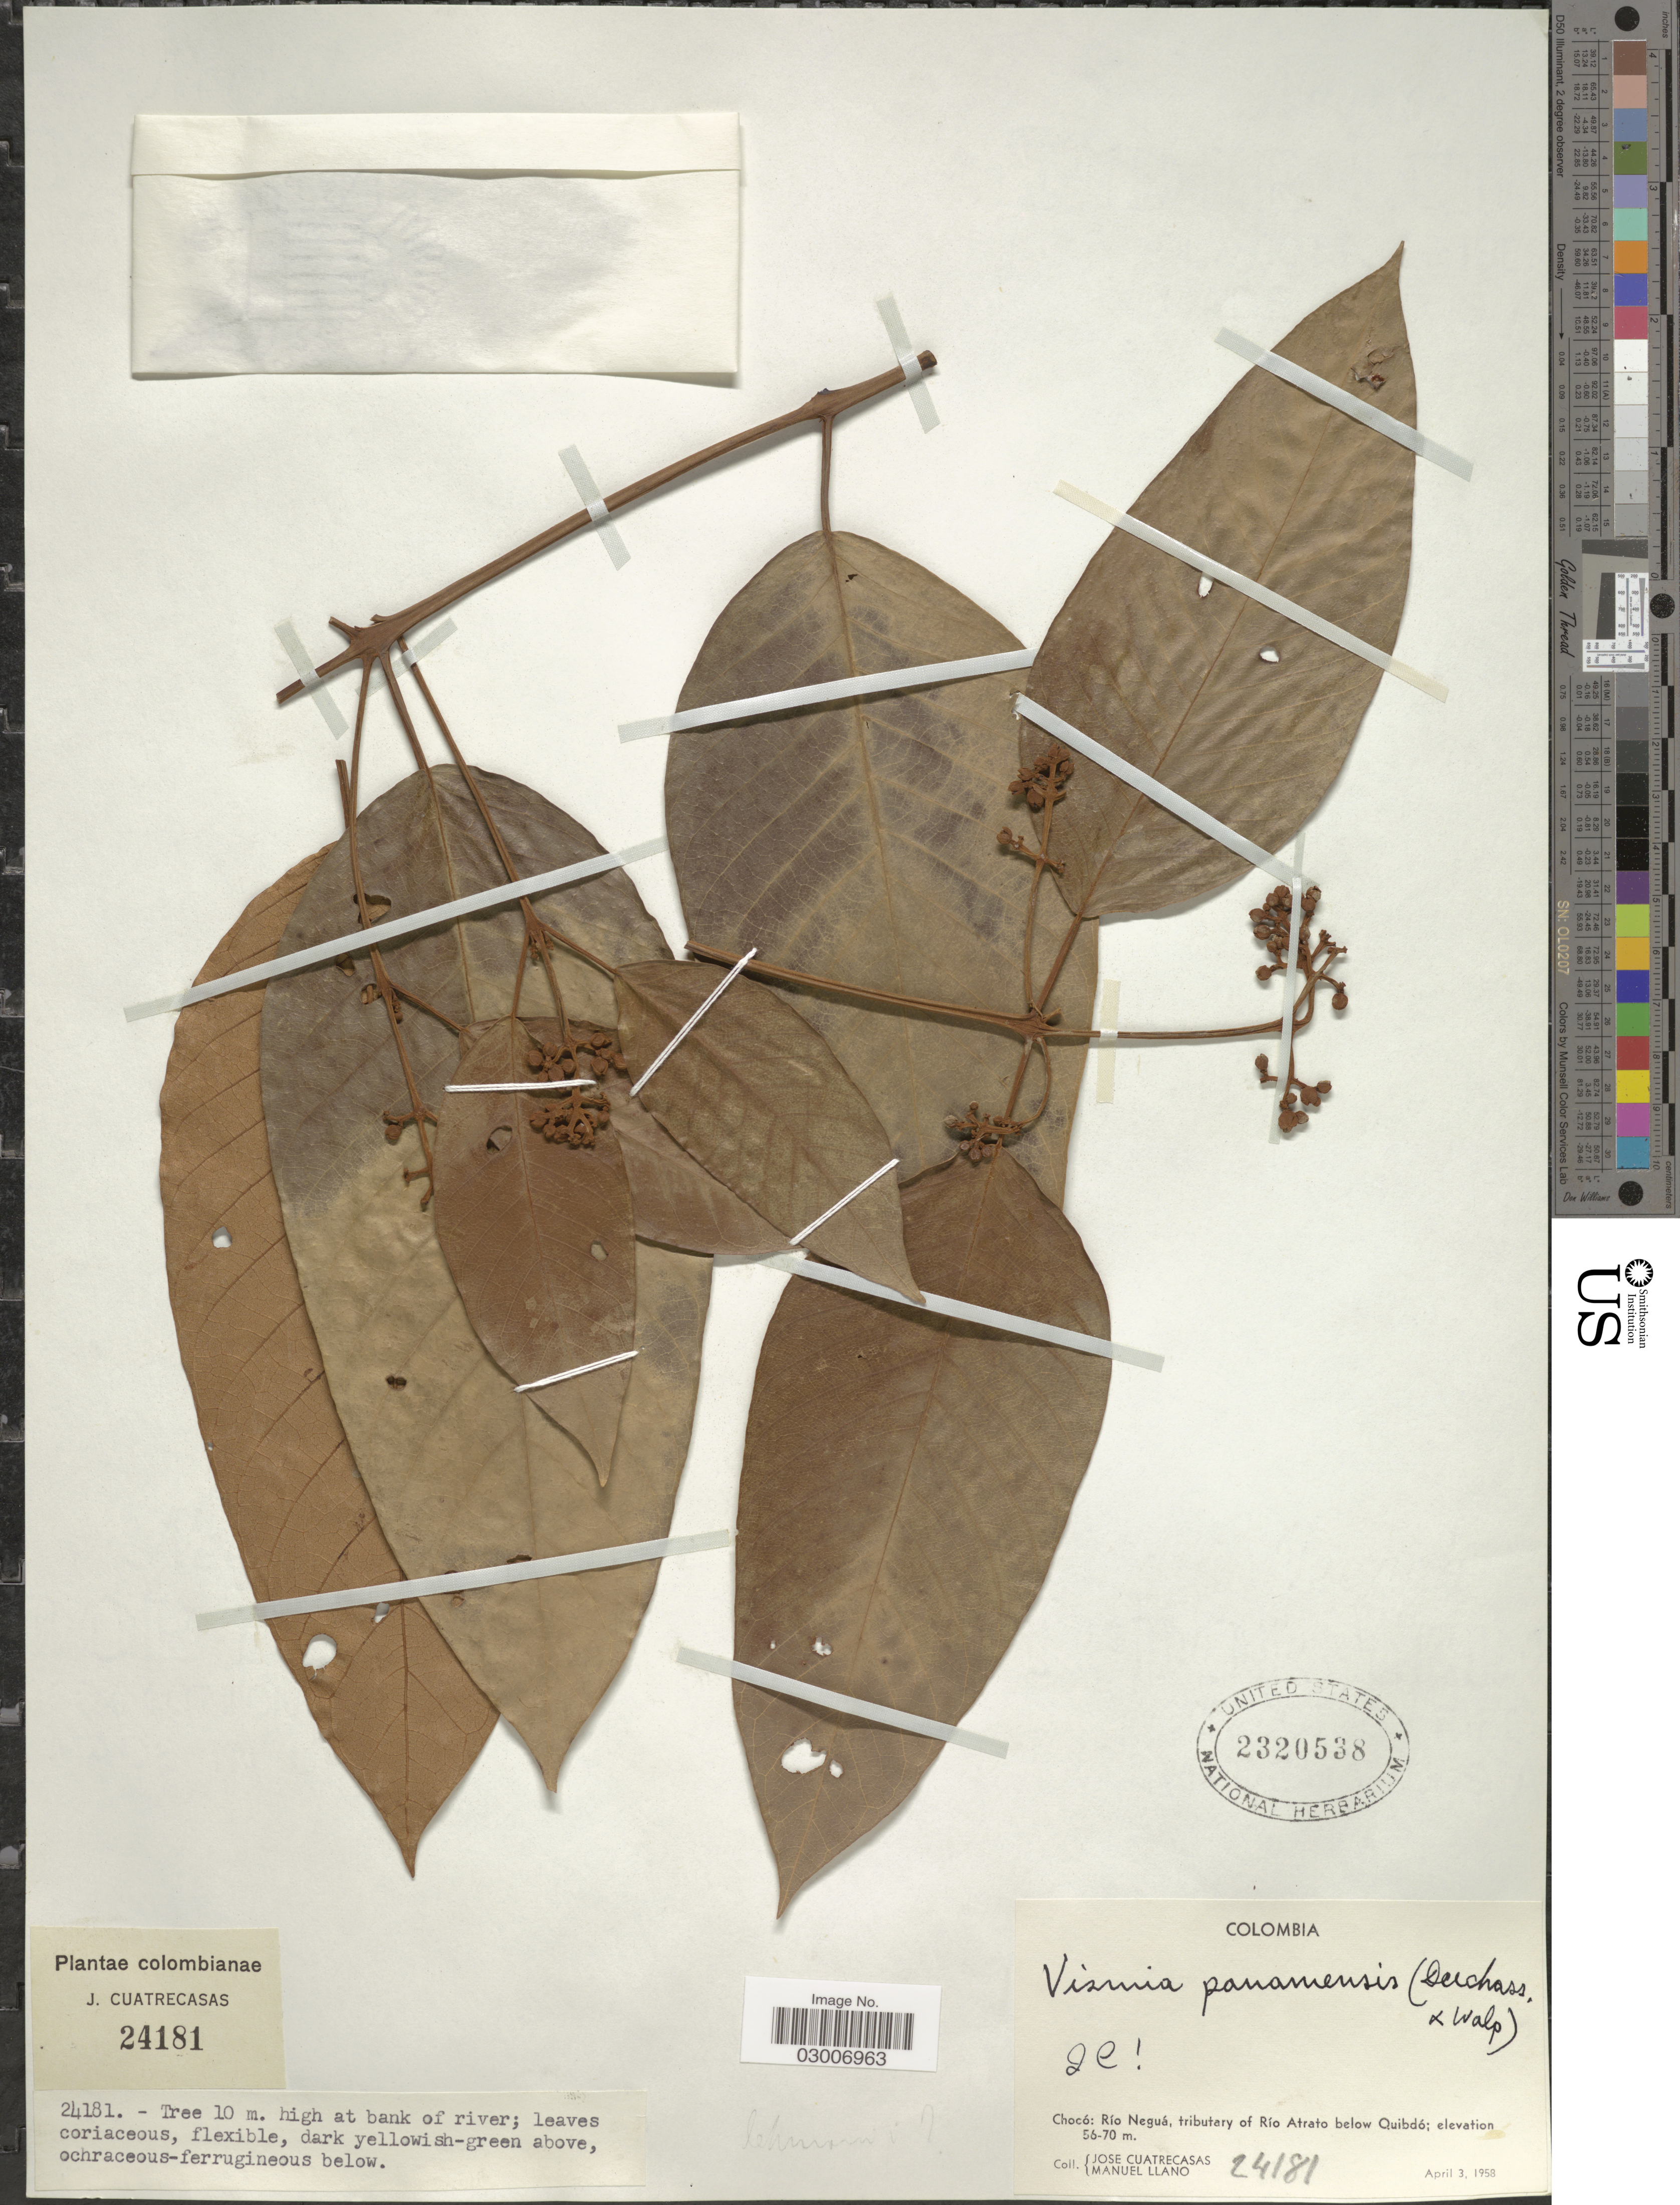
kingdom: Plantae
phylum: Tracheophyta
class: Magnoliopsida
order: Malpighiales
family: Hypericaceae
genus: Vismia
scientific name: Vismia panamensis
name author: Duchass. & Walp.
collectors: J. Cuatrecasas & M. Llano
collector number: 24181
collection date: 1958-04-03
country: Colombia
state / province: Chocó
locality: Chocó: Río Neguá, tributary of Río Atrato below Quibdó.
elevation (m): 56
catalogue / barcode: US 2320538